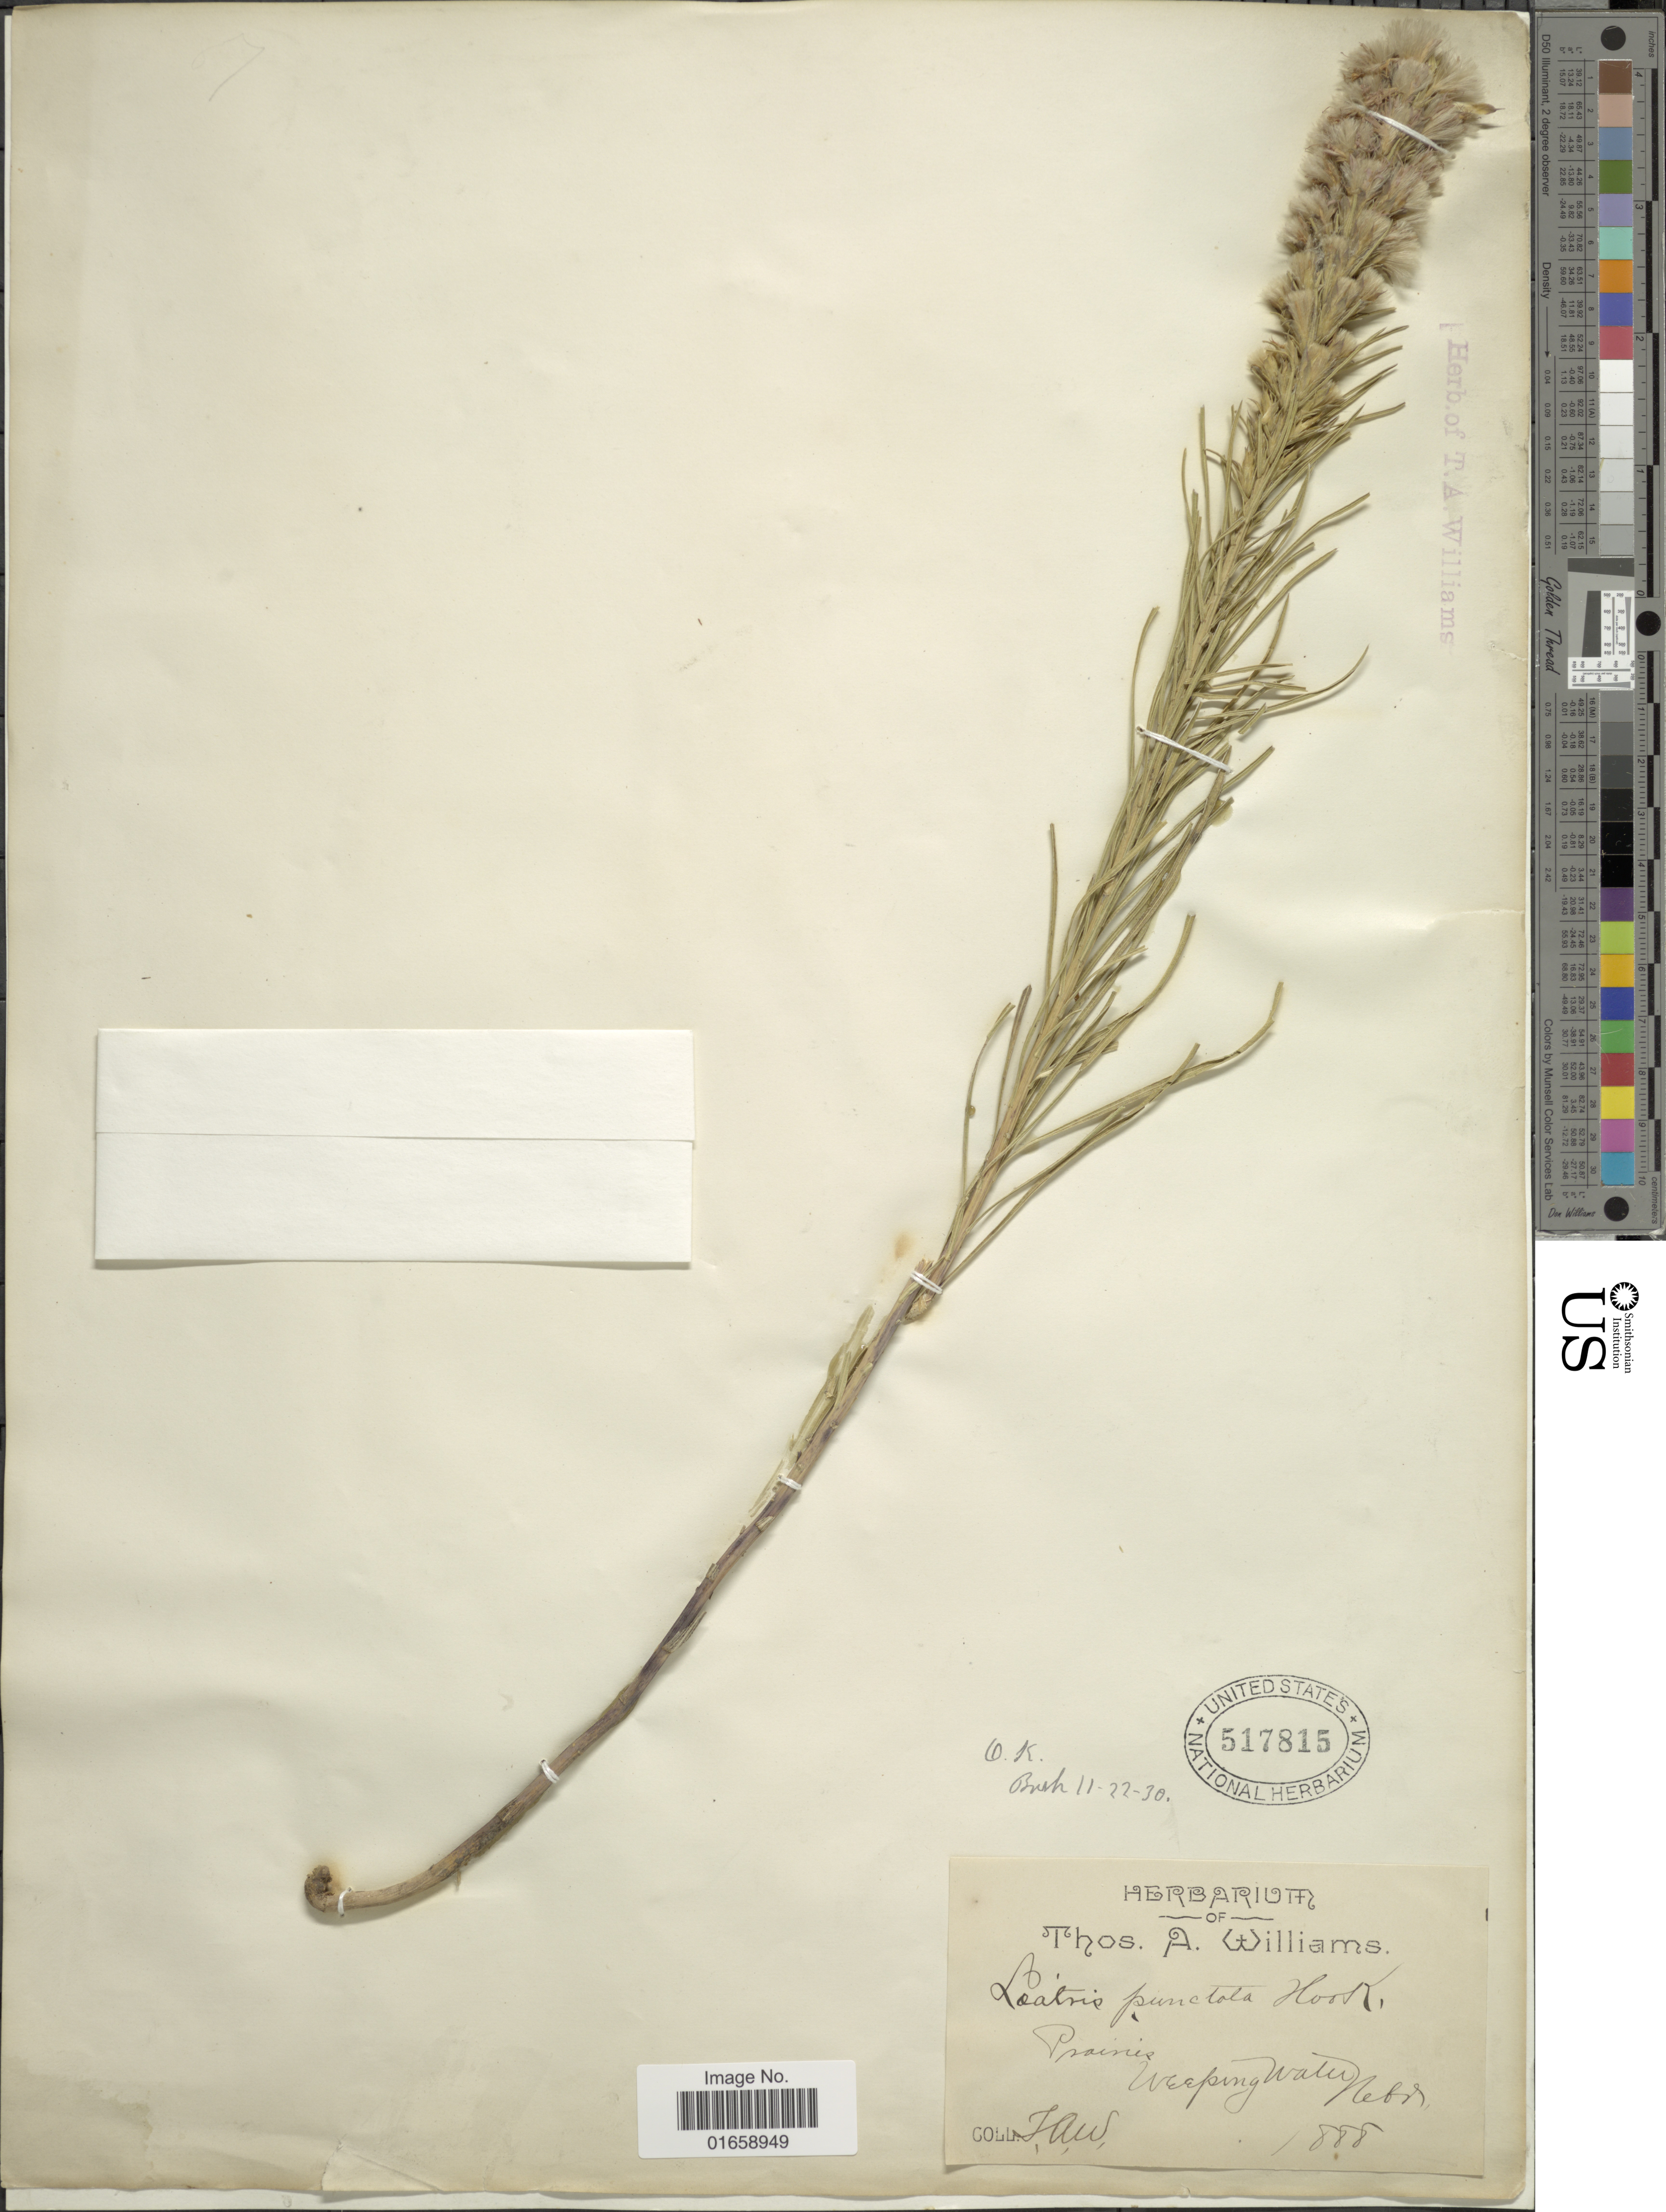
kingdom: Plantae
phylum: Tracheophyta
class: Magnoliopsida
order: Asterales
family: Asteraceae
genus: Liatris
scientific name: Liatris punctata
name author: Hook.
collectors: T. A. Williams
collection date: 1888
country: United States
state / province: Nebraska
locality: Prairie, Weeping Water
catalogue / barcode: US 517815